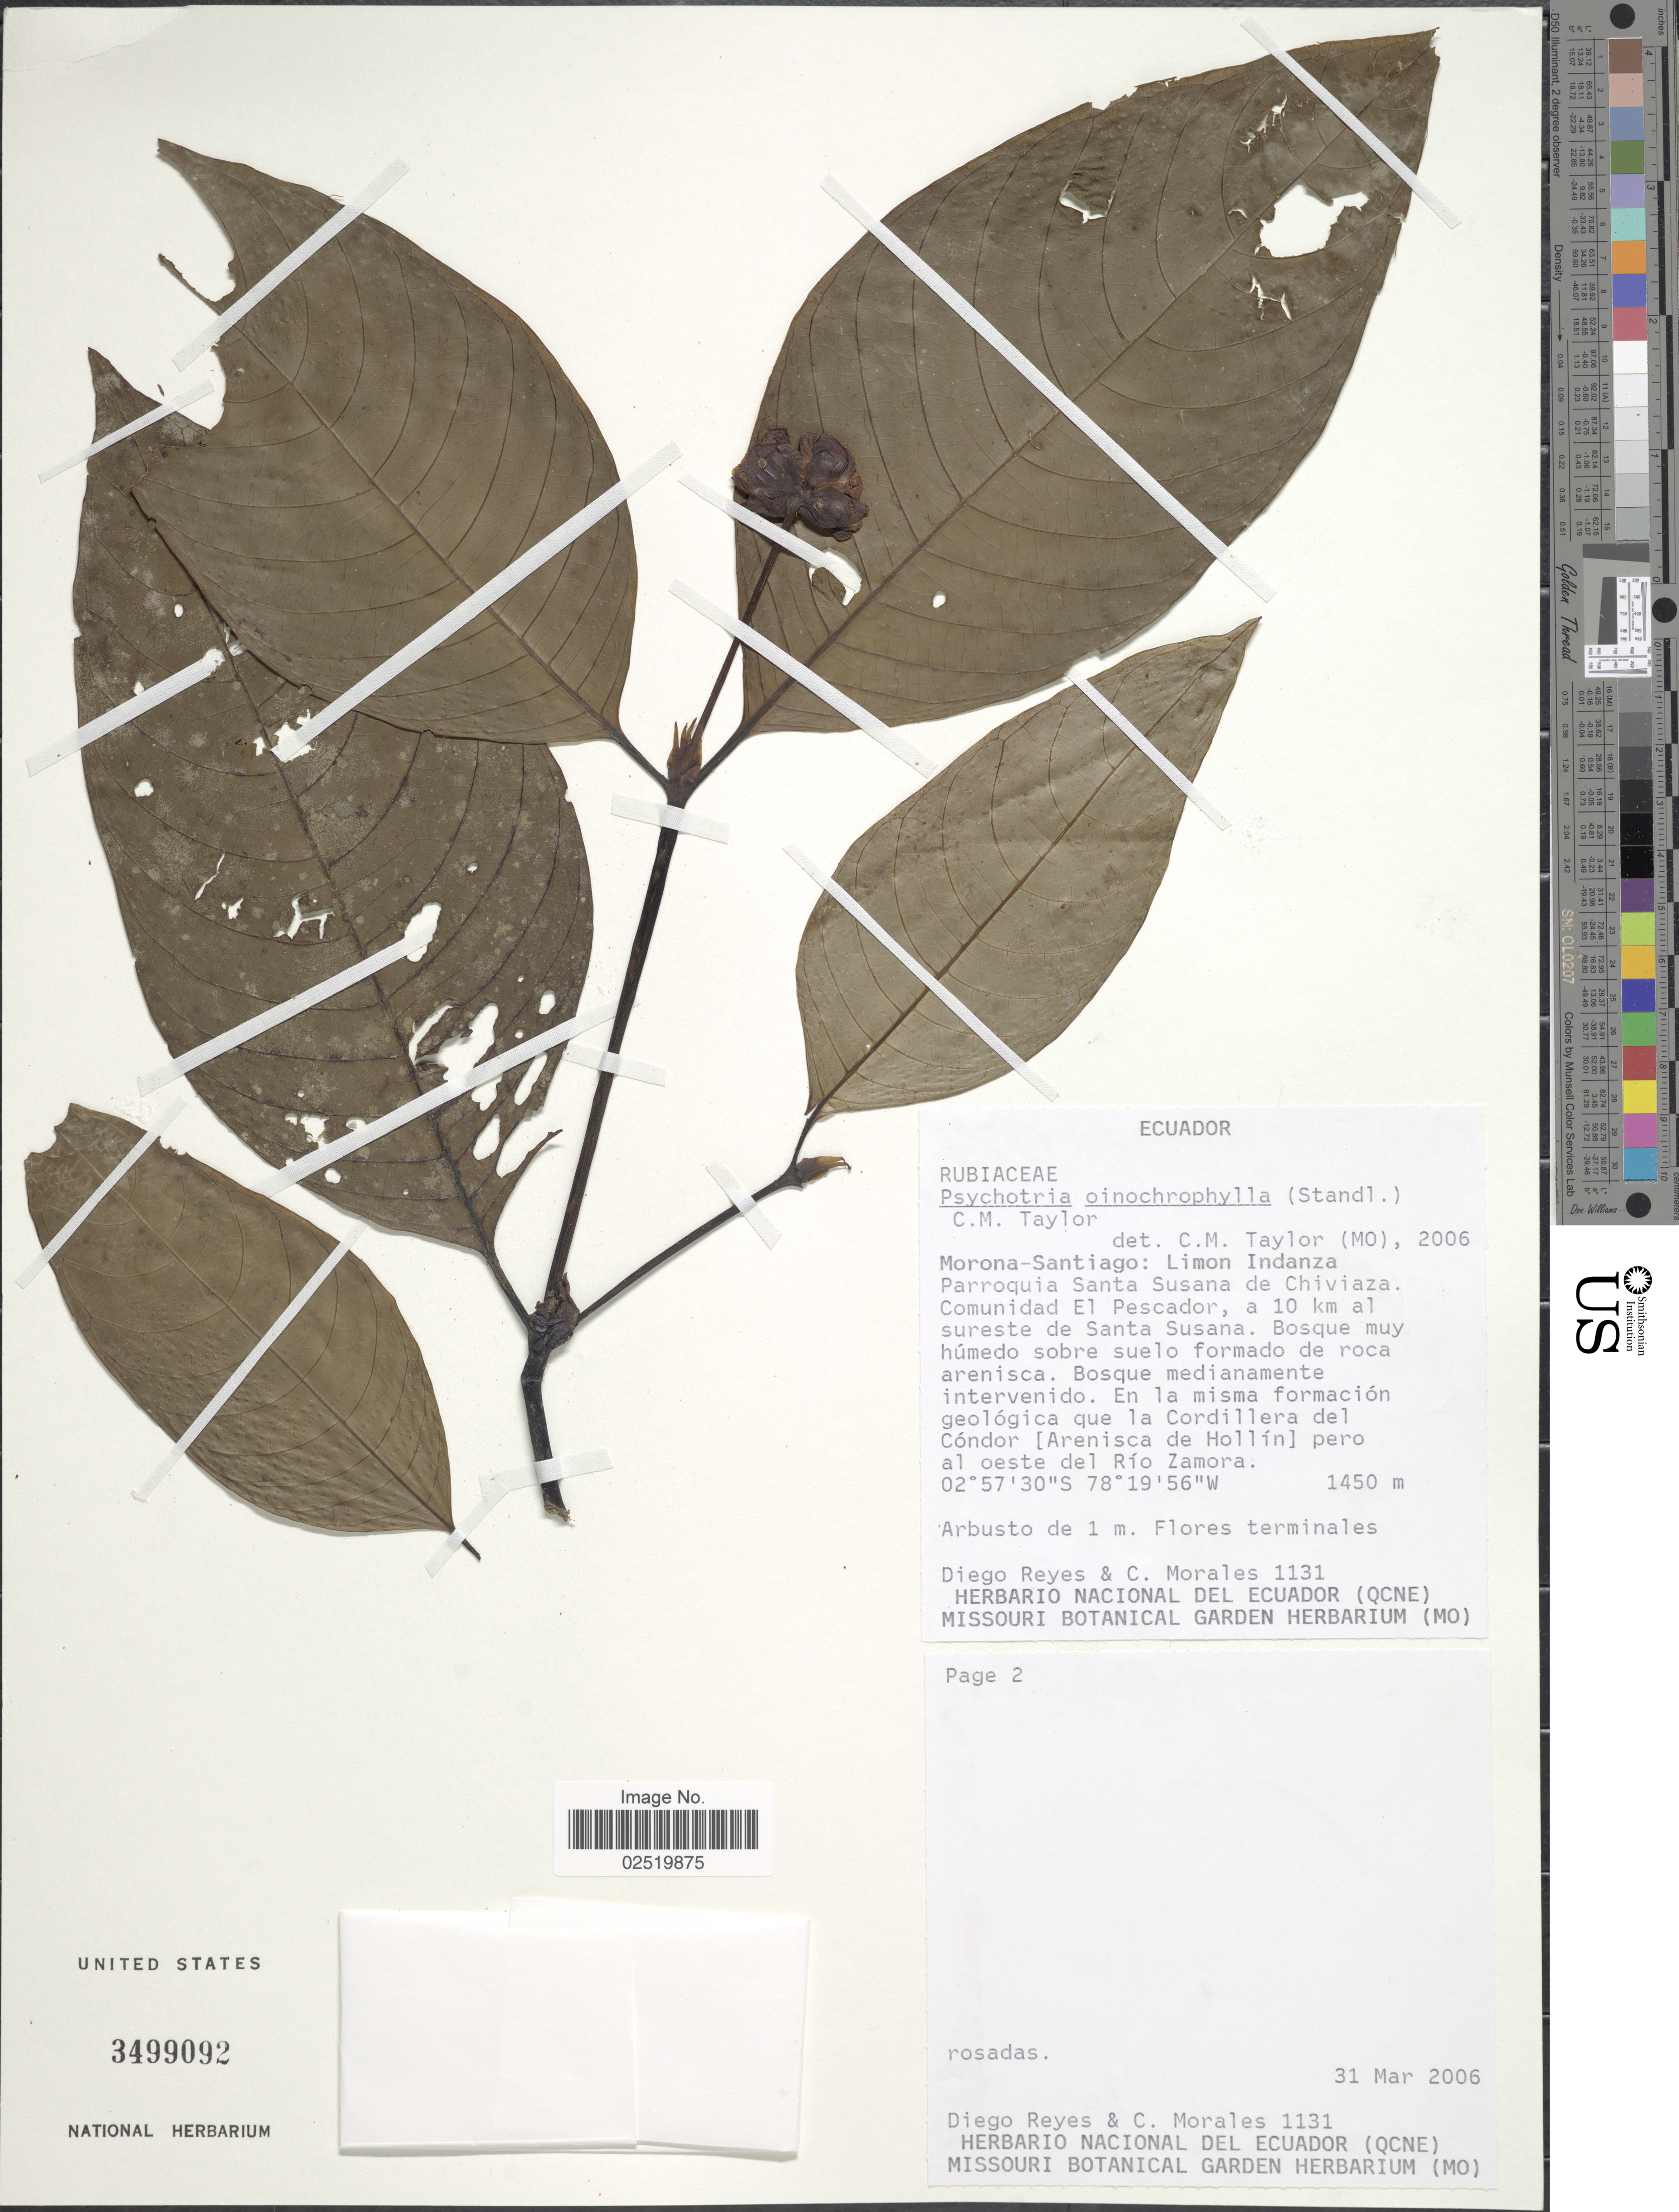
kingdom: Plantae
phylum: Tracheophyta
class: Magnoliopsida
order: Gentianales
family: Rubiaceae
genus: Psychotria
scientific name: Psychotria oinochrophylla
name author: (Standl.) C.M. Taylor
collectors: D. Reyes & C. Morales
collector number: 1131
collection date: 2006-03-31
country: Ecuador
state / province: Morona-Santiago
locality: Limon Indanza. Parroquia Santa Susana de Chiviaza. Comunidad El Pescador, a 10 km al sureste de Santa Susana. En la misma formacion geologica que la Cordillera del Condor (Arenisca de Hollon) pero al oeste del Rio Zamora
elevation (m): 1450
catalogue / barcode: US 3499092